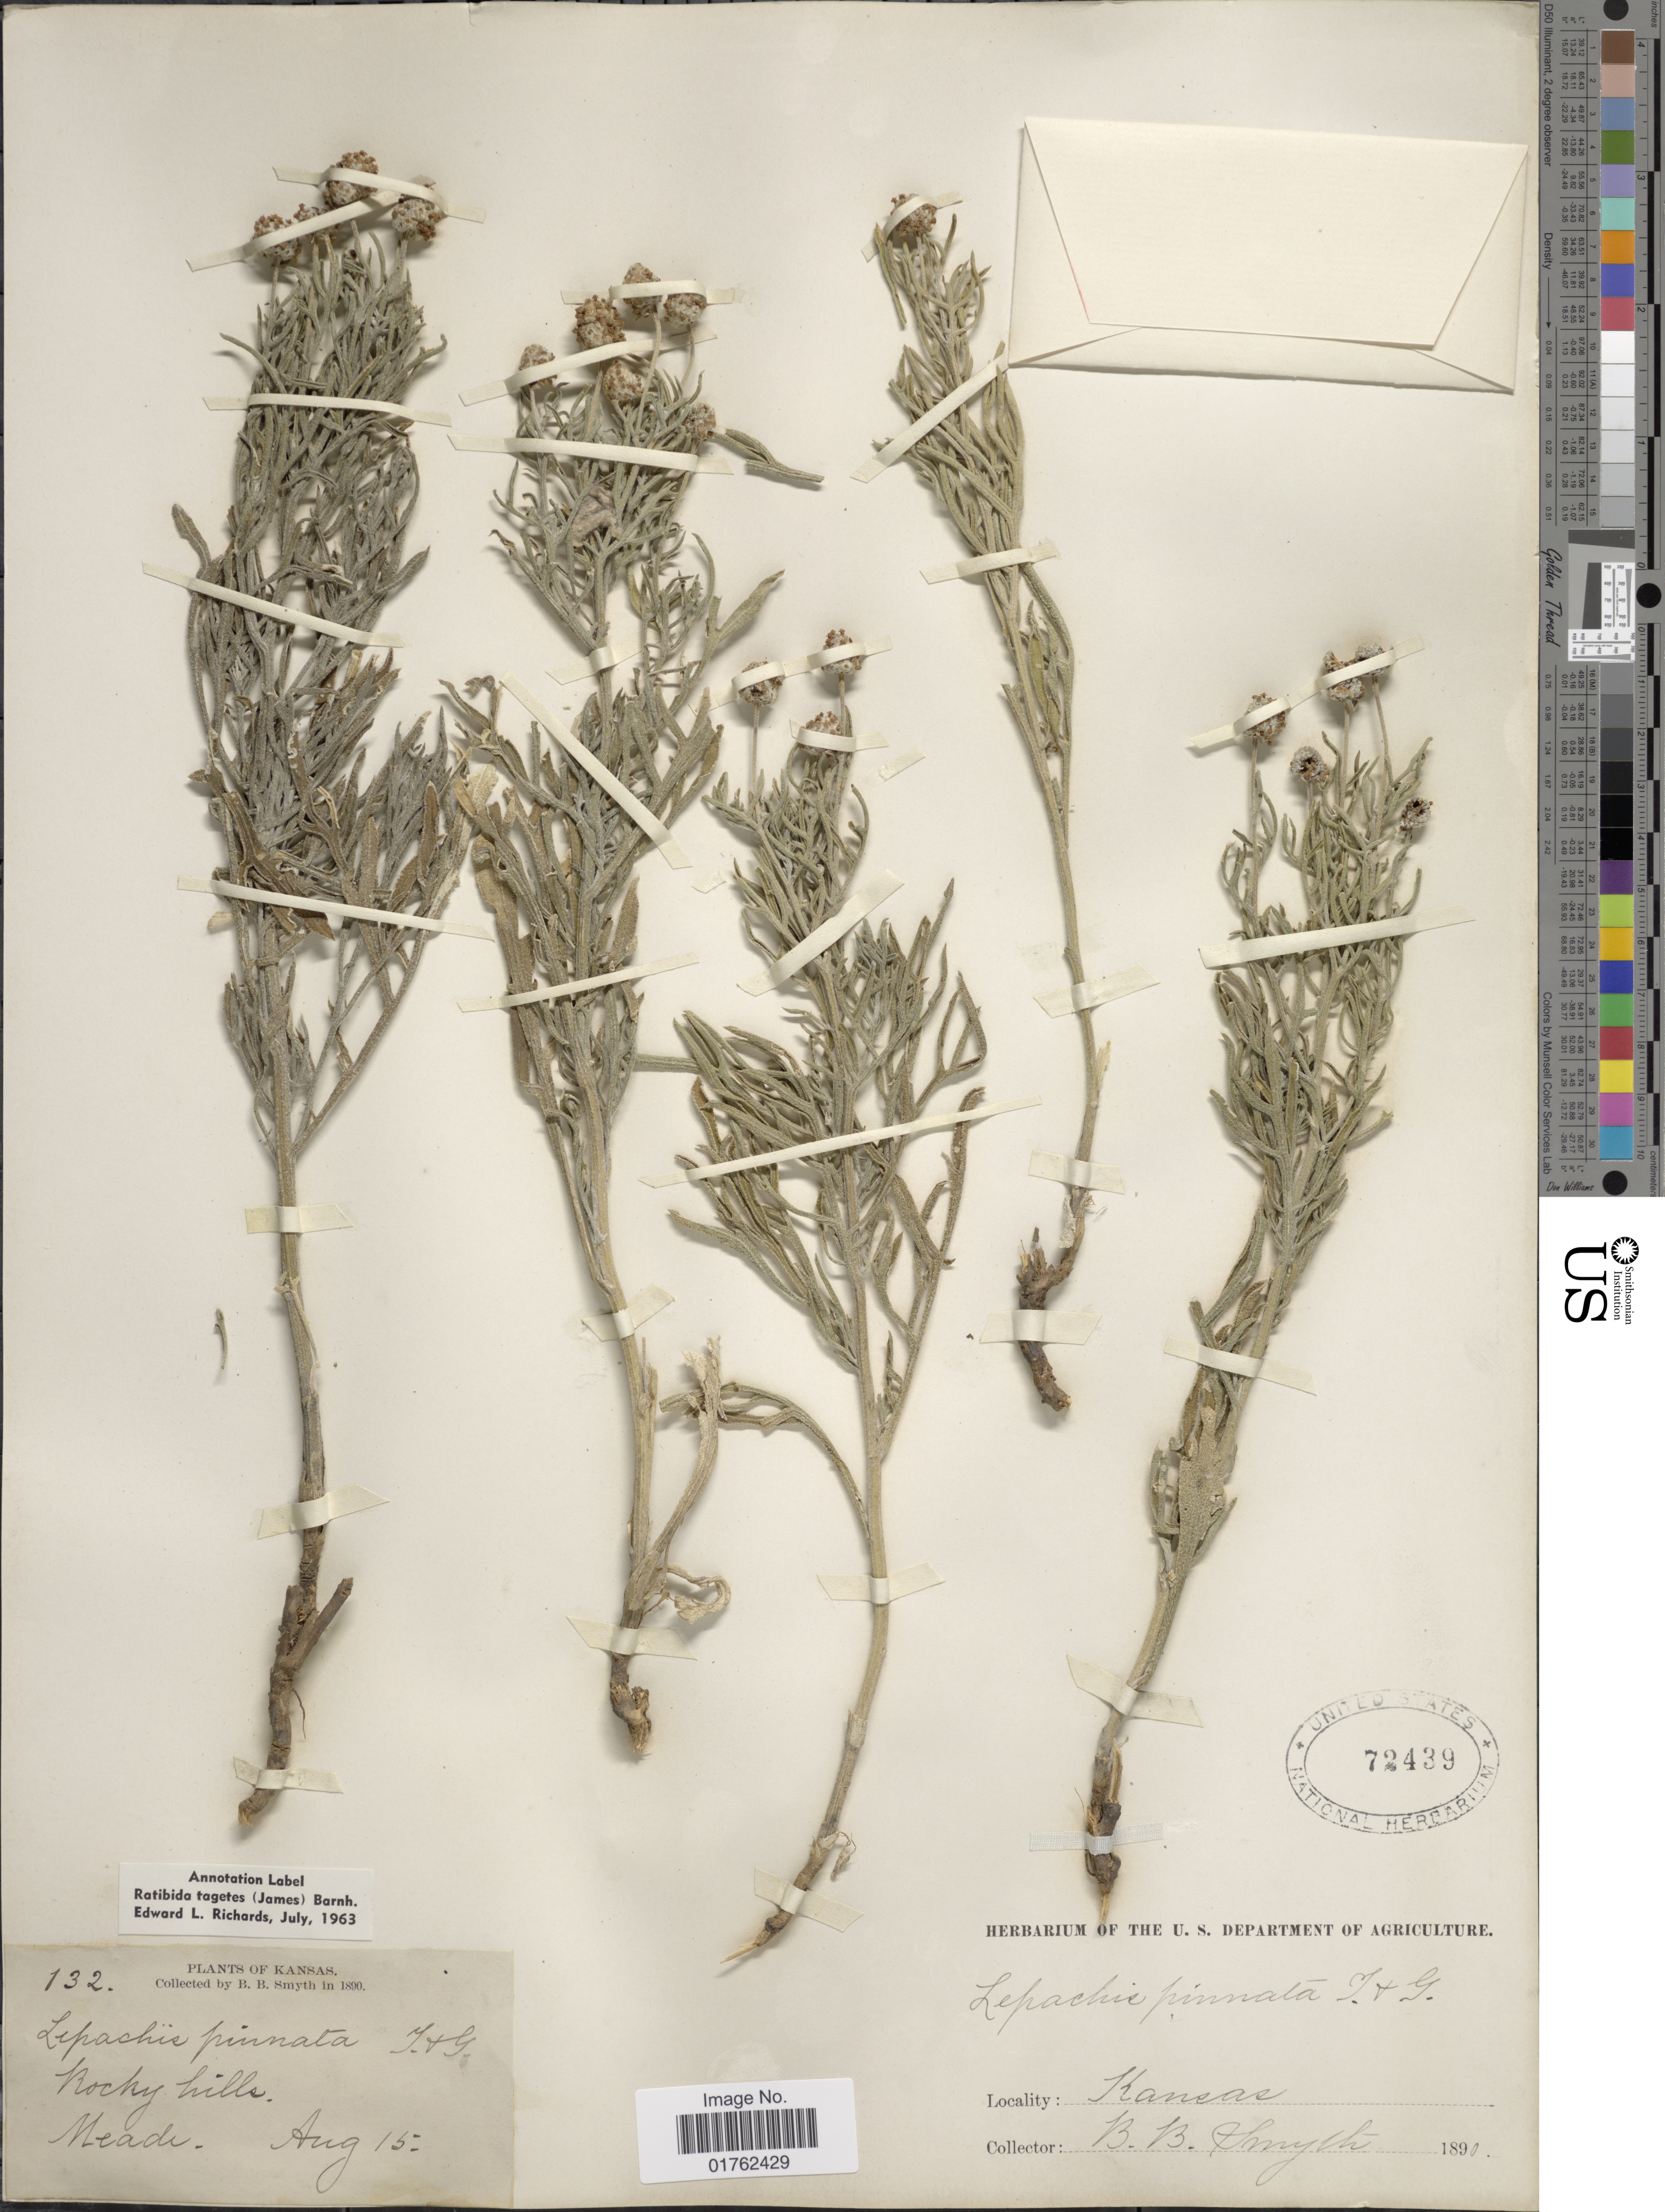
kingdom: Plantae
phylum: Tracheophyta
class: Magnoliopsida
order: Asterales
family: Asteraceae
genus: Ratibida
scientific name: Ratibida tagetes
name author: (James) Barnhart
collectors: B. Smyth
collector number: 132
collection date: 1890-08-15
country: United States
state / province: Kansas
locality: Rocky hills, Meade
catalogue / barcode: US 72439